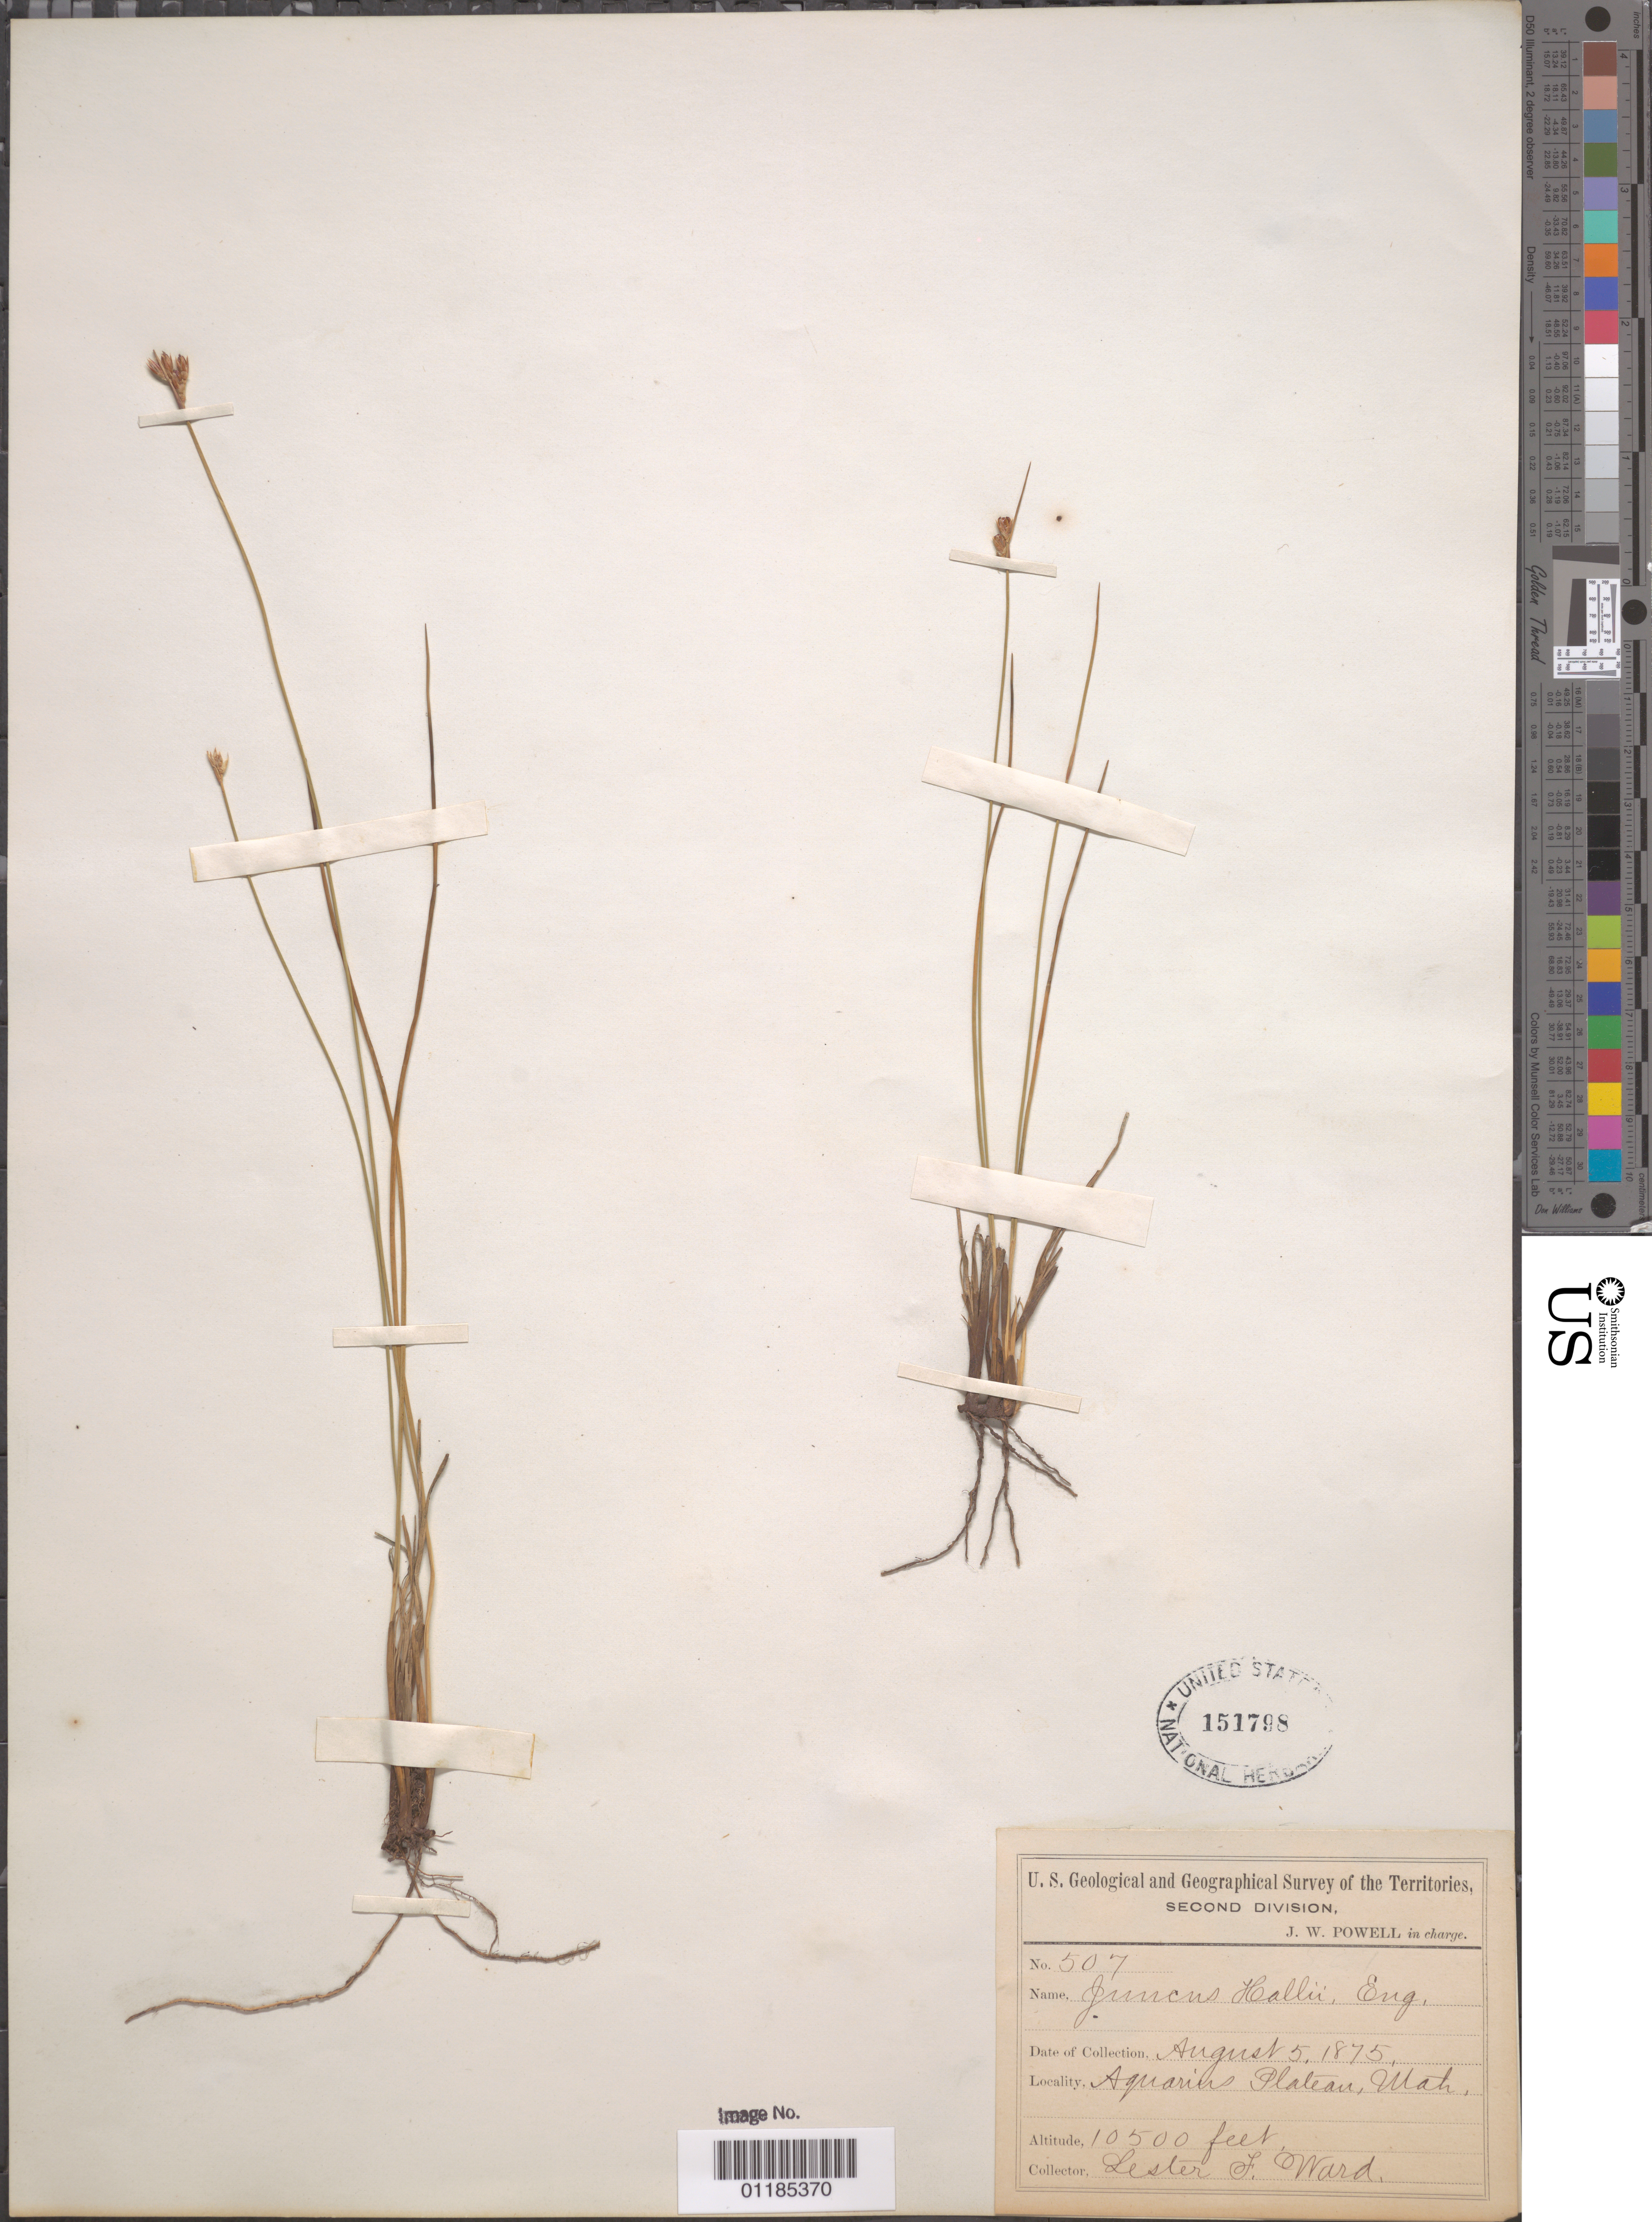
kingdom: Plantae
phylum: Tracheophyta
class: Liliopsida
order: Poales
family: Juncaceae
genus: Juncus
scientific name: Juncus hallii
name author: Engelm.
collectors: L. F. Ward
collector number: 507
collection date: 1875-08-05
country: United States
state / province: Utah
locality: Aquarius Plateau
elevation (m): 3200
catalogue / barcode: US 151798